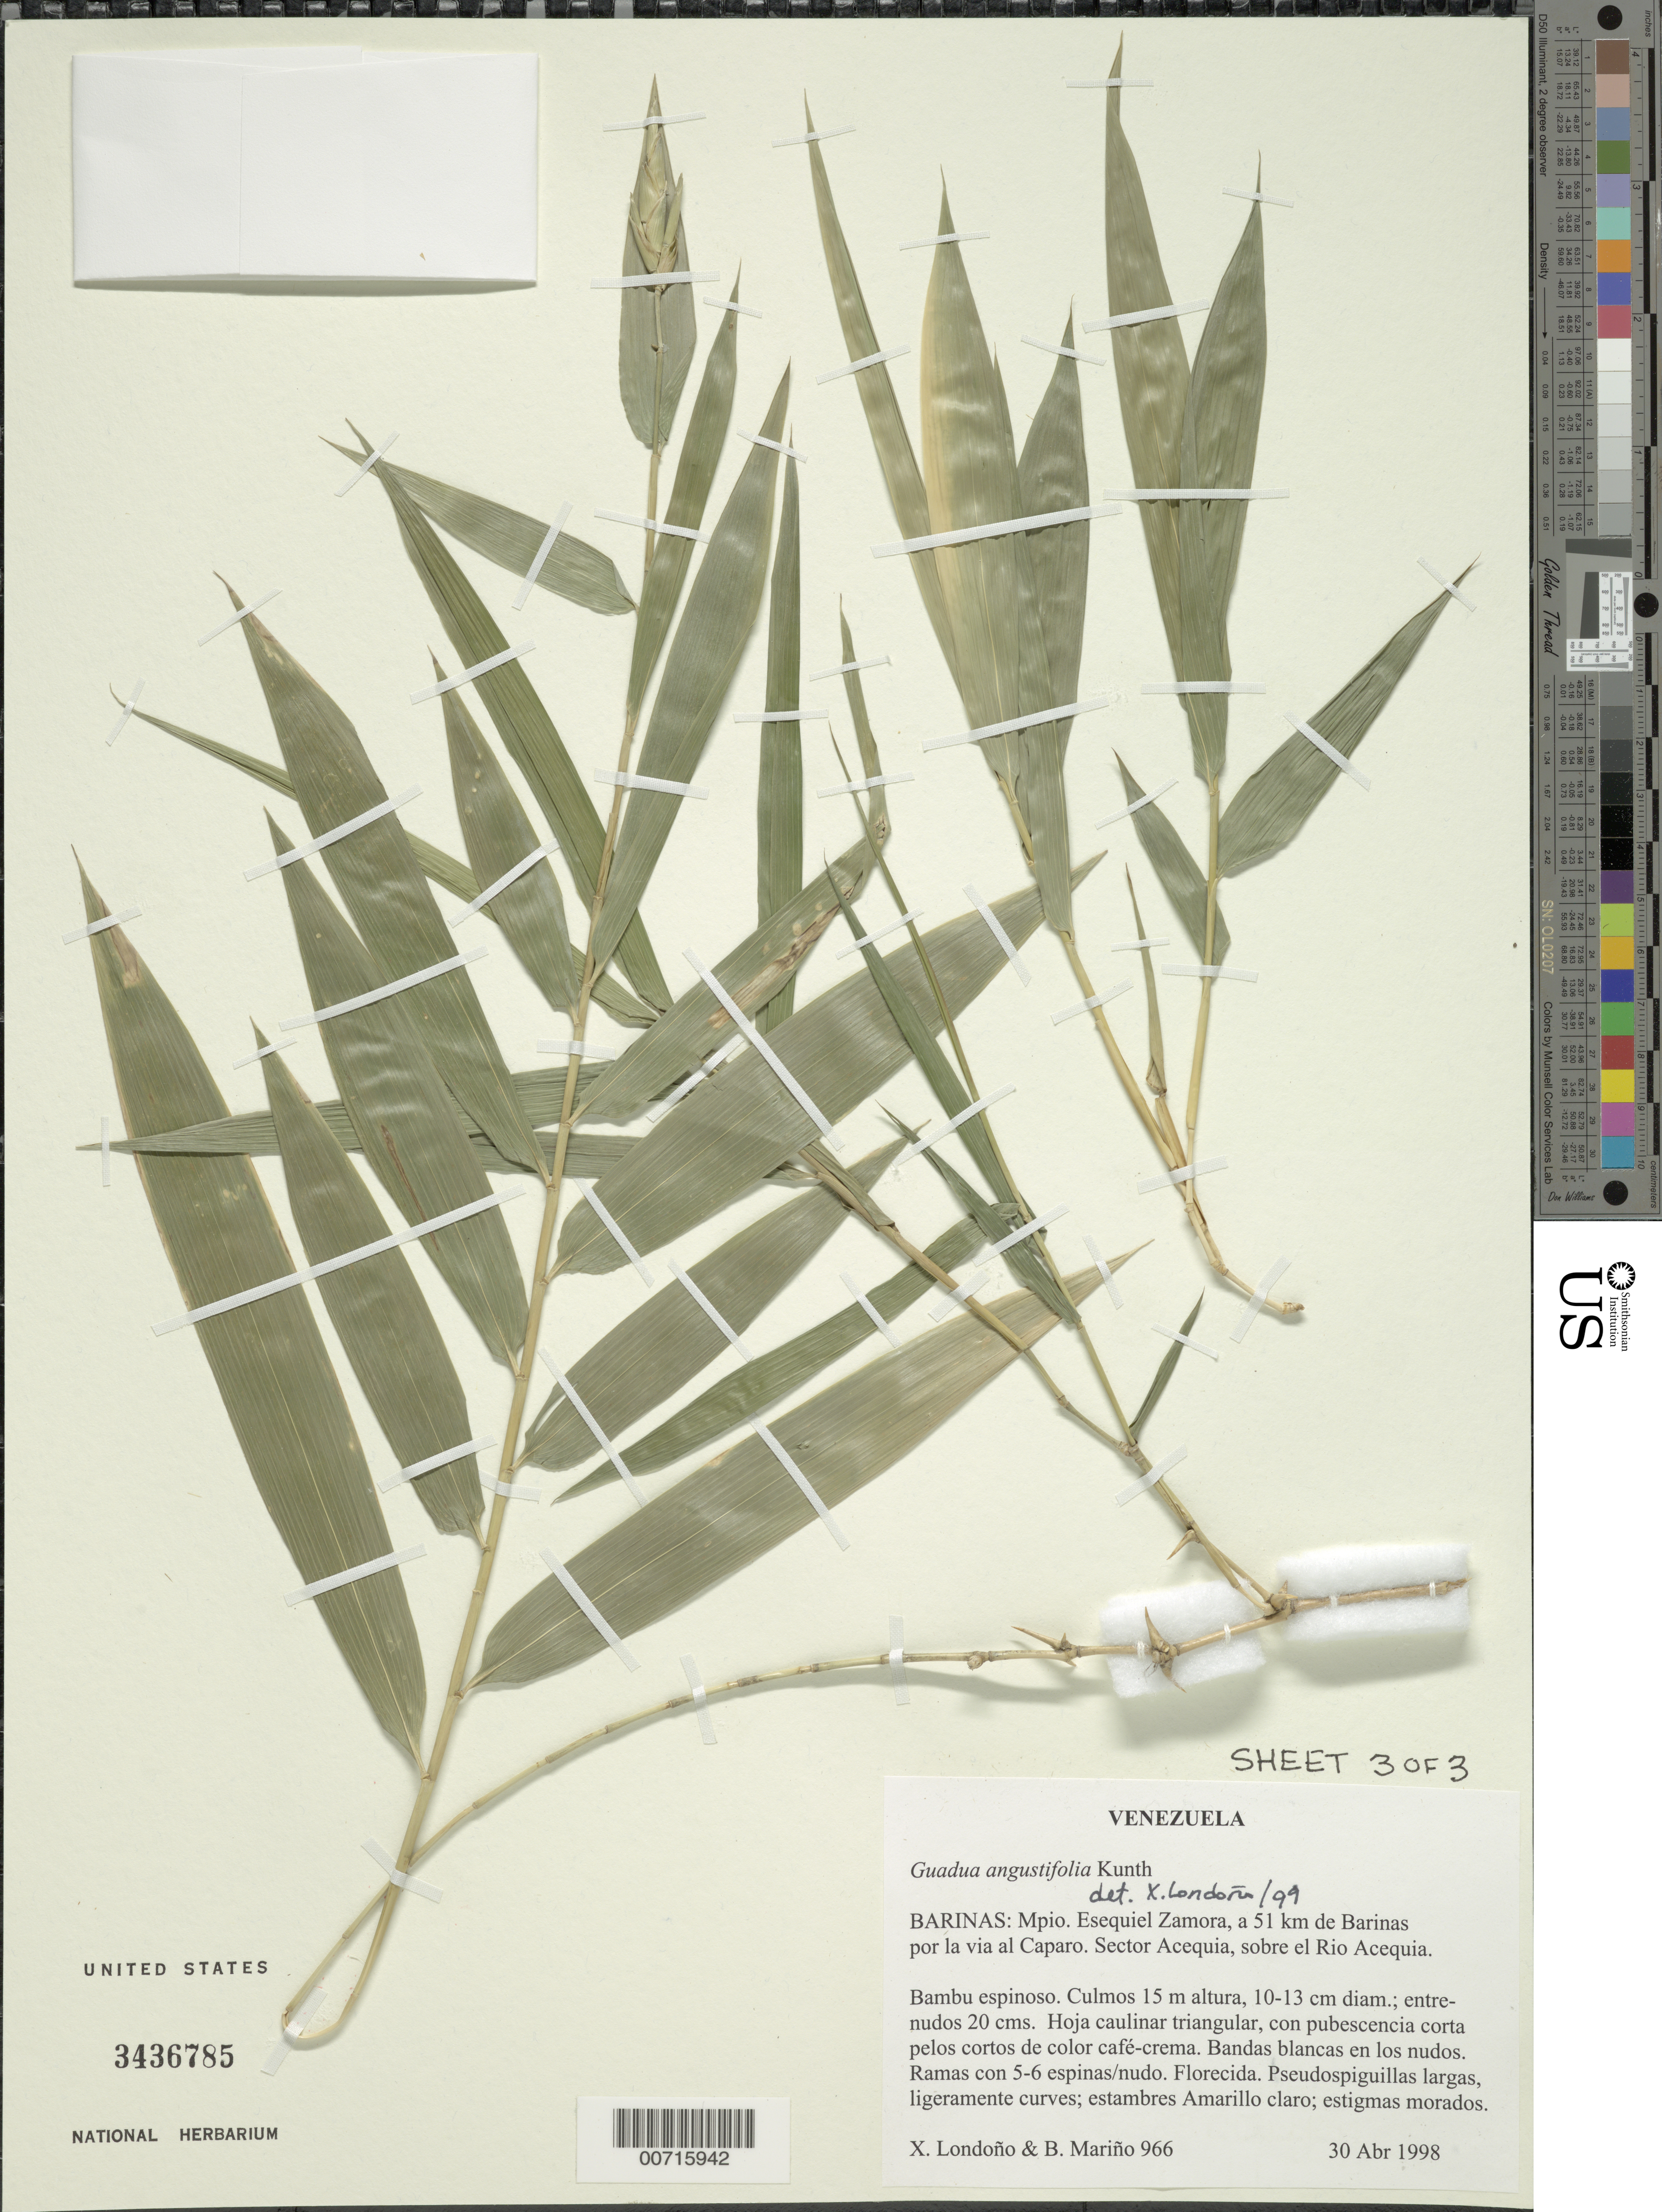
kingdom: Plantae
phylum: Tracheophyta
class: Liliopsida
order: Poales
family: Poaceae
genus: Guadua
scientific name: Guadua angustifolia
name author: Kunth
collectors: X. Londoño & B. Mariño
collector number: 966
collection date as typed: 30 Apr 1998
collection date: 1998-04-30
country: Venezuela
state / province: Barinas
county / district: Ezequiel Zamora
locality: a 51 km de Barinas por la via al Caparo. Sector Acequia, sobre el rio Acequia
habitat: Bambu espinoso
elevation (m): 966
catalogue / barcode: US 3436785